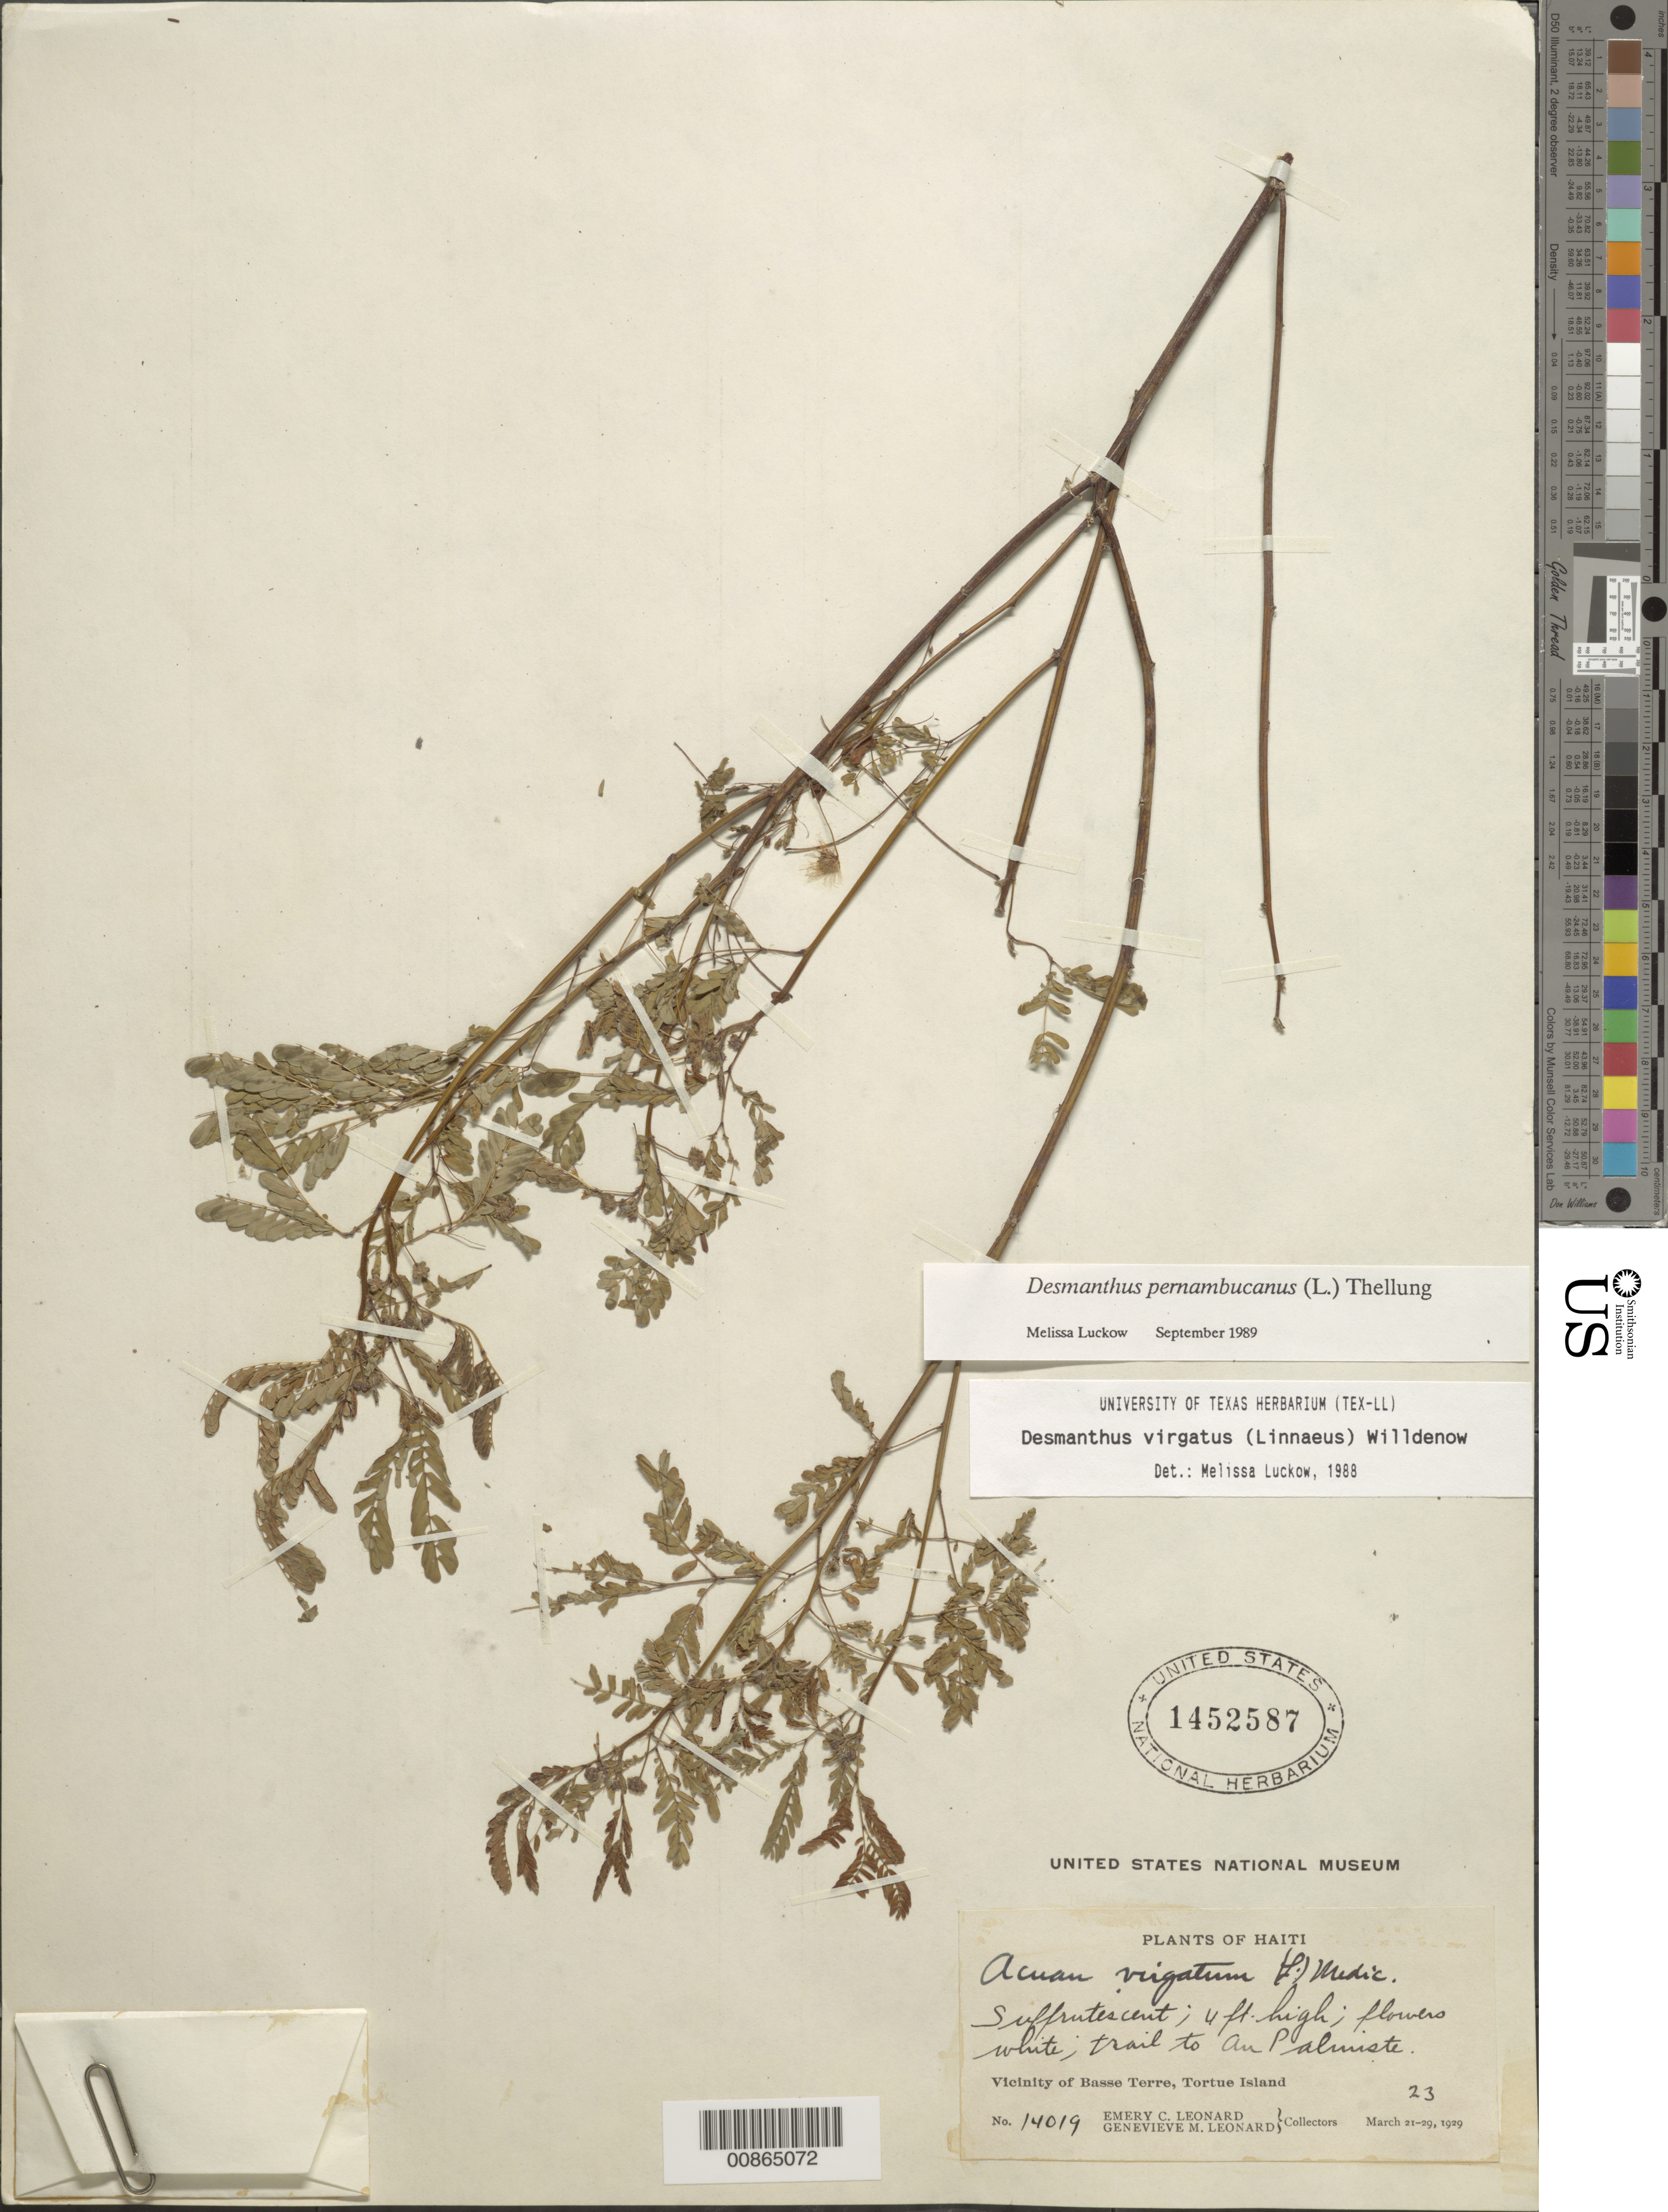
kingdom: Plantae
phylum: Tracheophyta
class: Magnoliopsida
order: Fabales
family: Fabaceae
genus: Desmanthus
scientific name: Desmanthus pernambucanus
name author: (L.) Thell.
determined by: Luckow, M. A.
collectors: E. C. Leonard & G. M. Leonard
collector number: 14019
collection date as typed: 23 Mar 1929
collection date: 1929-03-23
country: Haiti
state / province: Nord-Óuest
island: Île de la Tortue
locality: Vicinity of Basse Terre, Tortue Island. Trail to Au Palmiste.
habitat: Trail.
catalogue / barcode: US 1452587